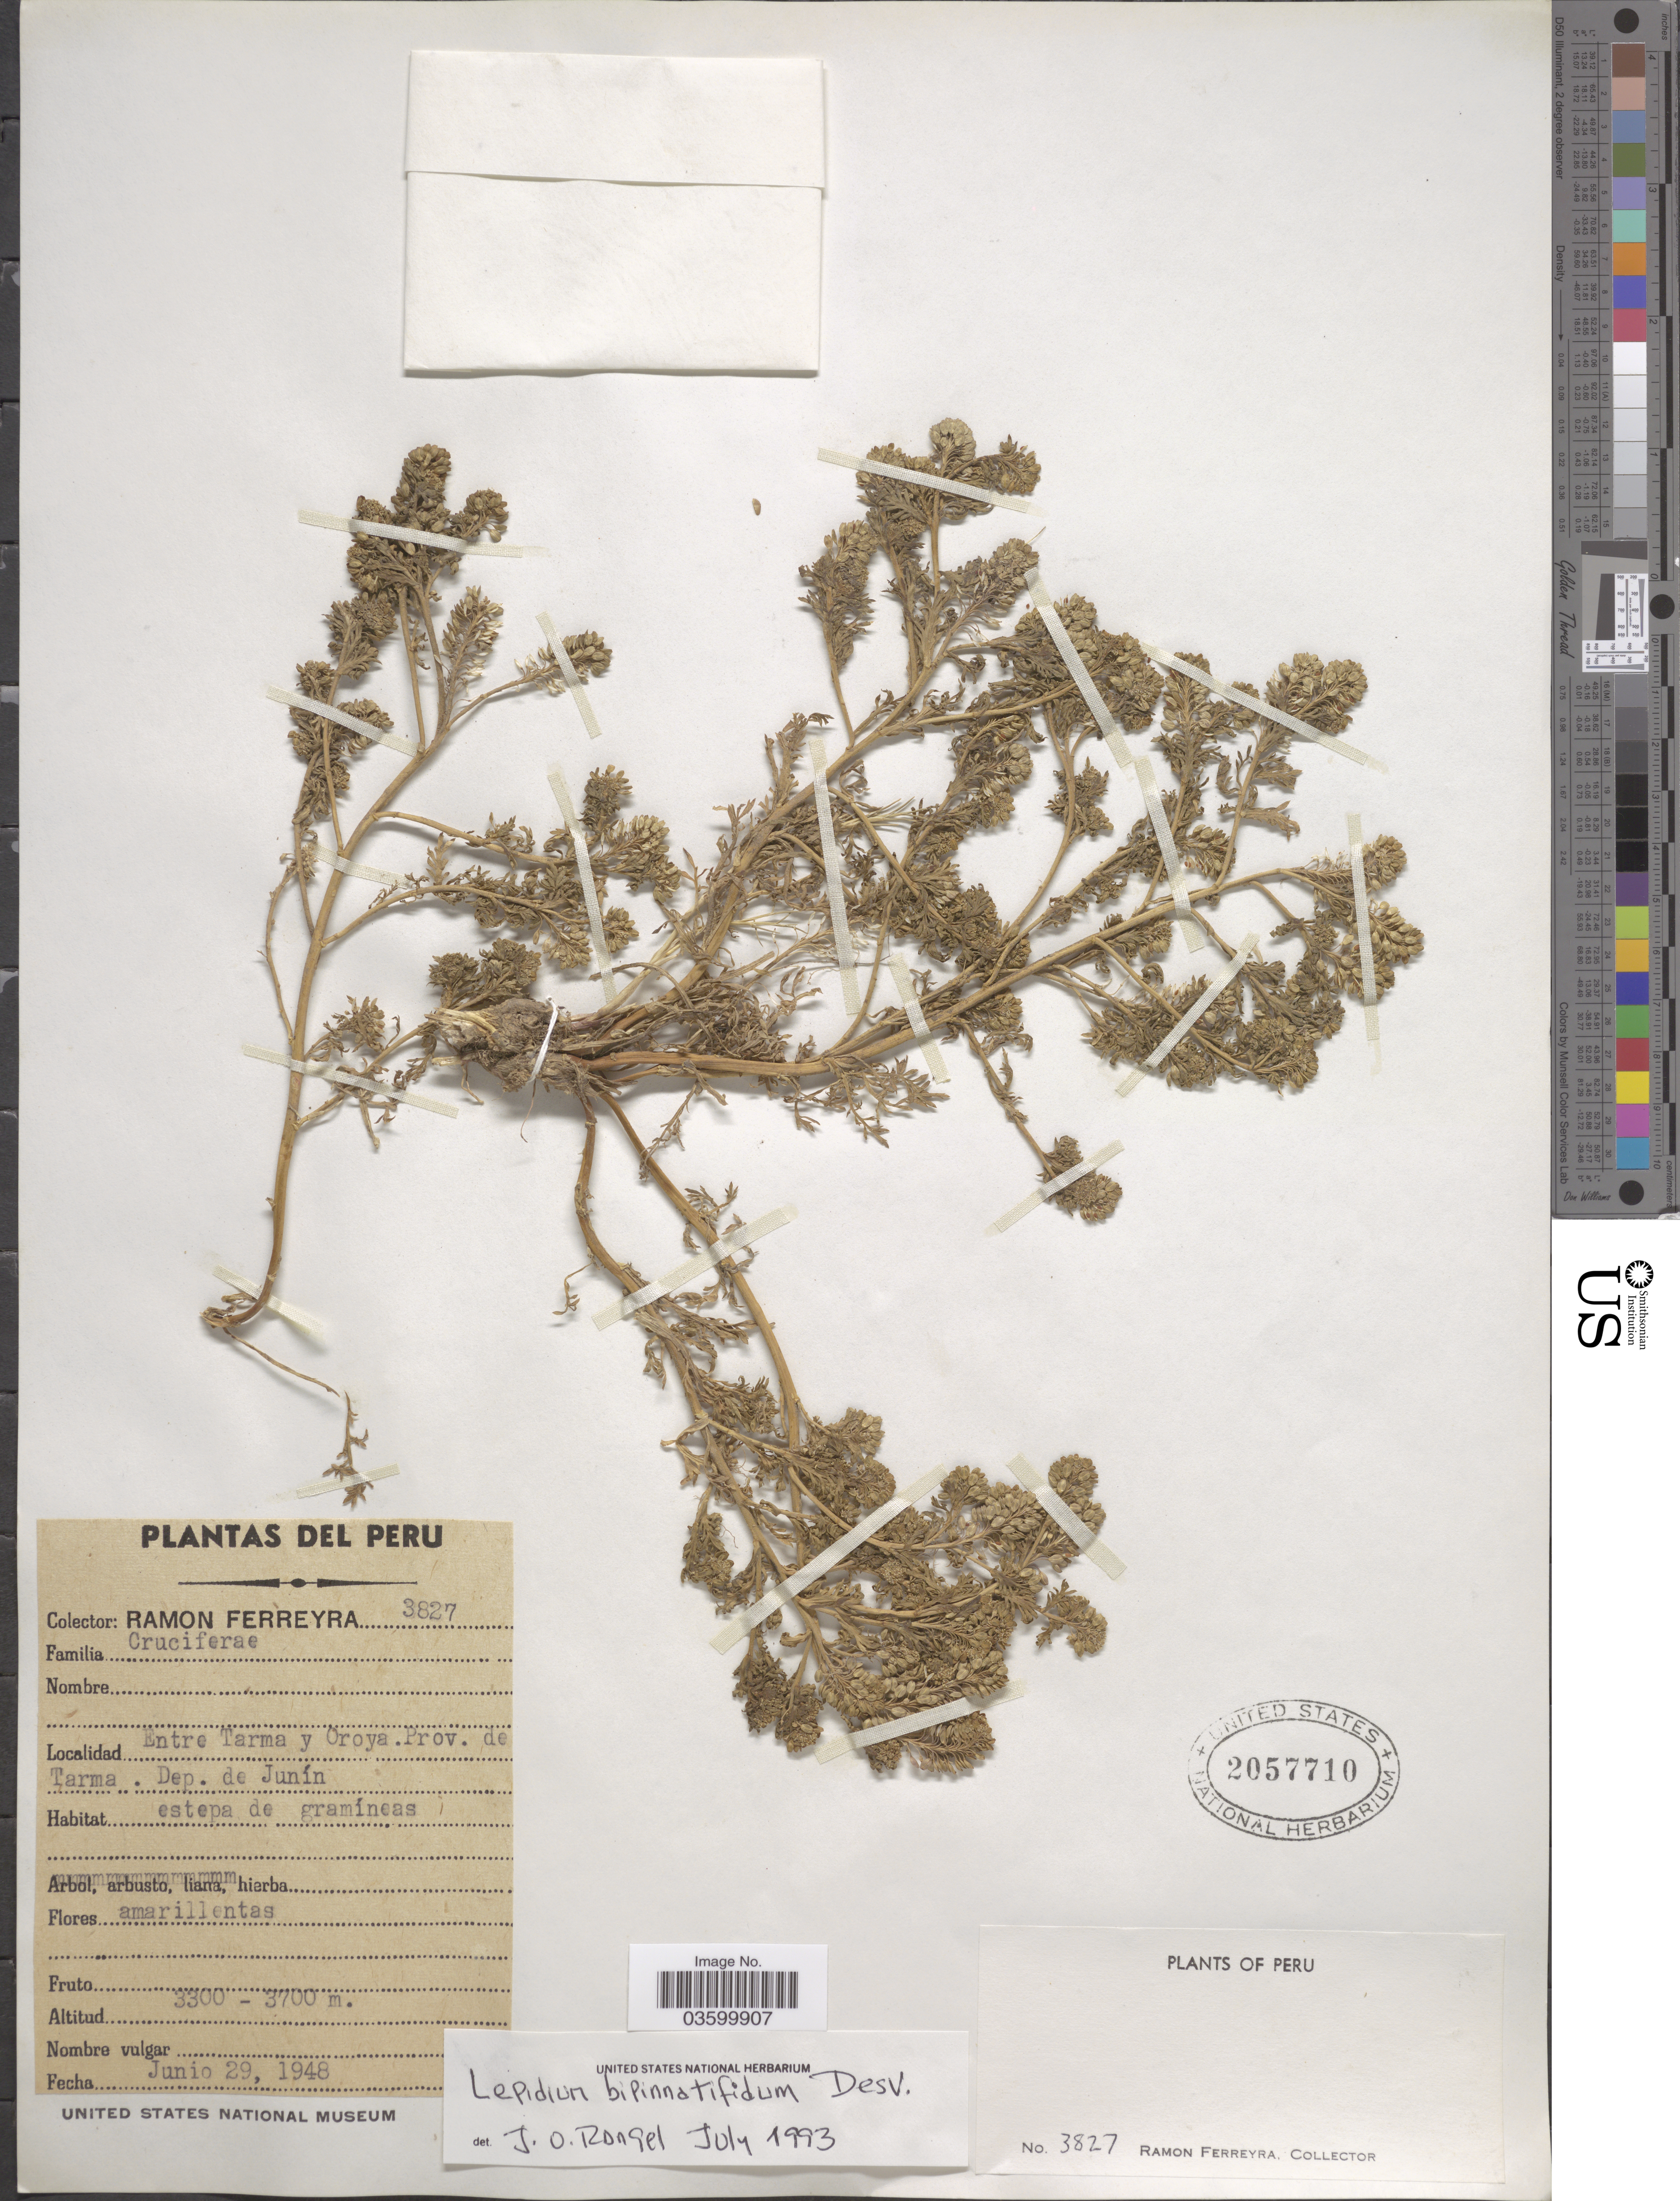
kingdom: Plantae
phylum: Tracheophyta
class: Magnoliopsida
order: Brassicales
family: Brassicaceae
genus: Lepidium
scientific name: Lepidium bipinnatifidum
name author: Desv.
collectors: R. A. Ferreyra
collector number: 3827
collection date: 1948-06-29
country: Peru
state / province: Junín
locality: Entre Tarma y Oroya. Prov. de Tarma. Dep. de Junín.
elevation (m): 3300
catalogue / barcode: US 2057710